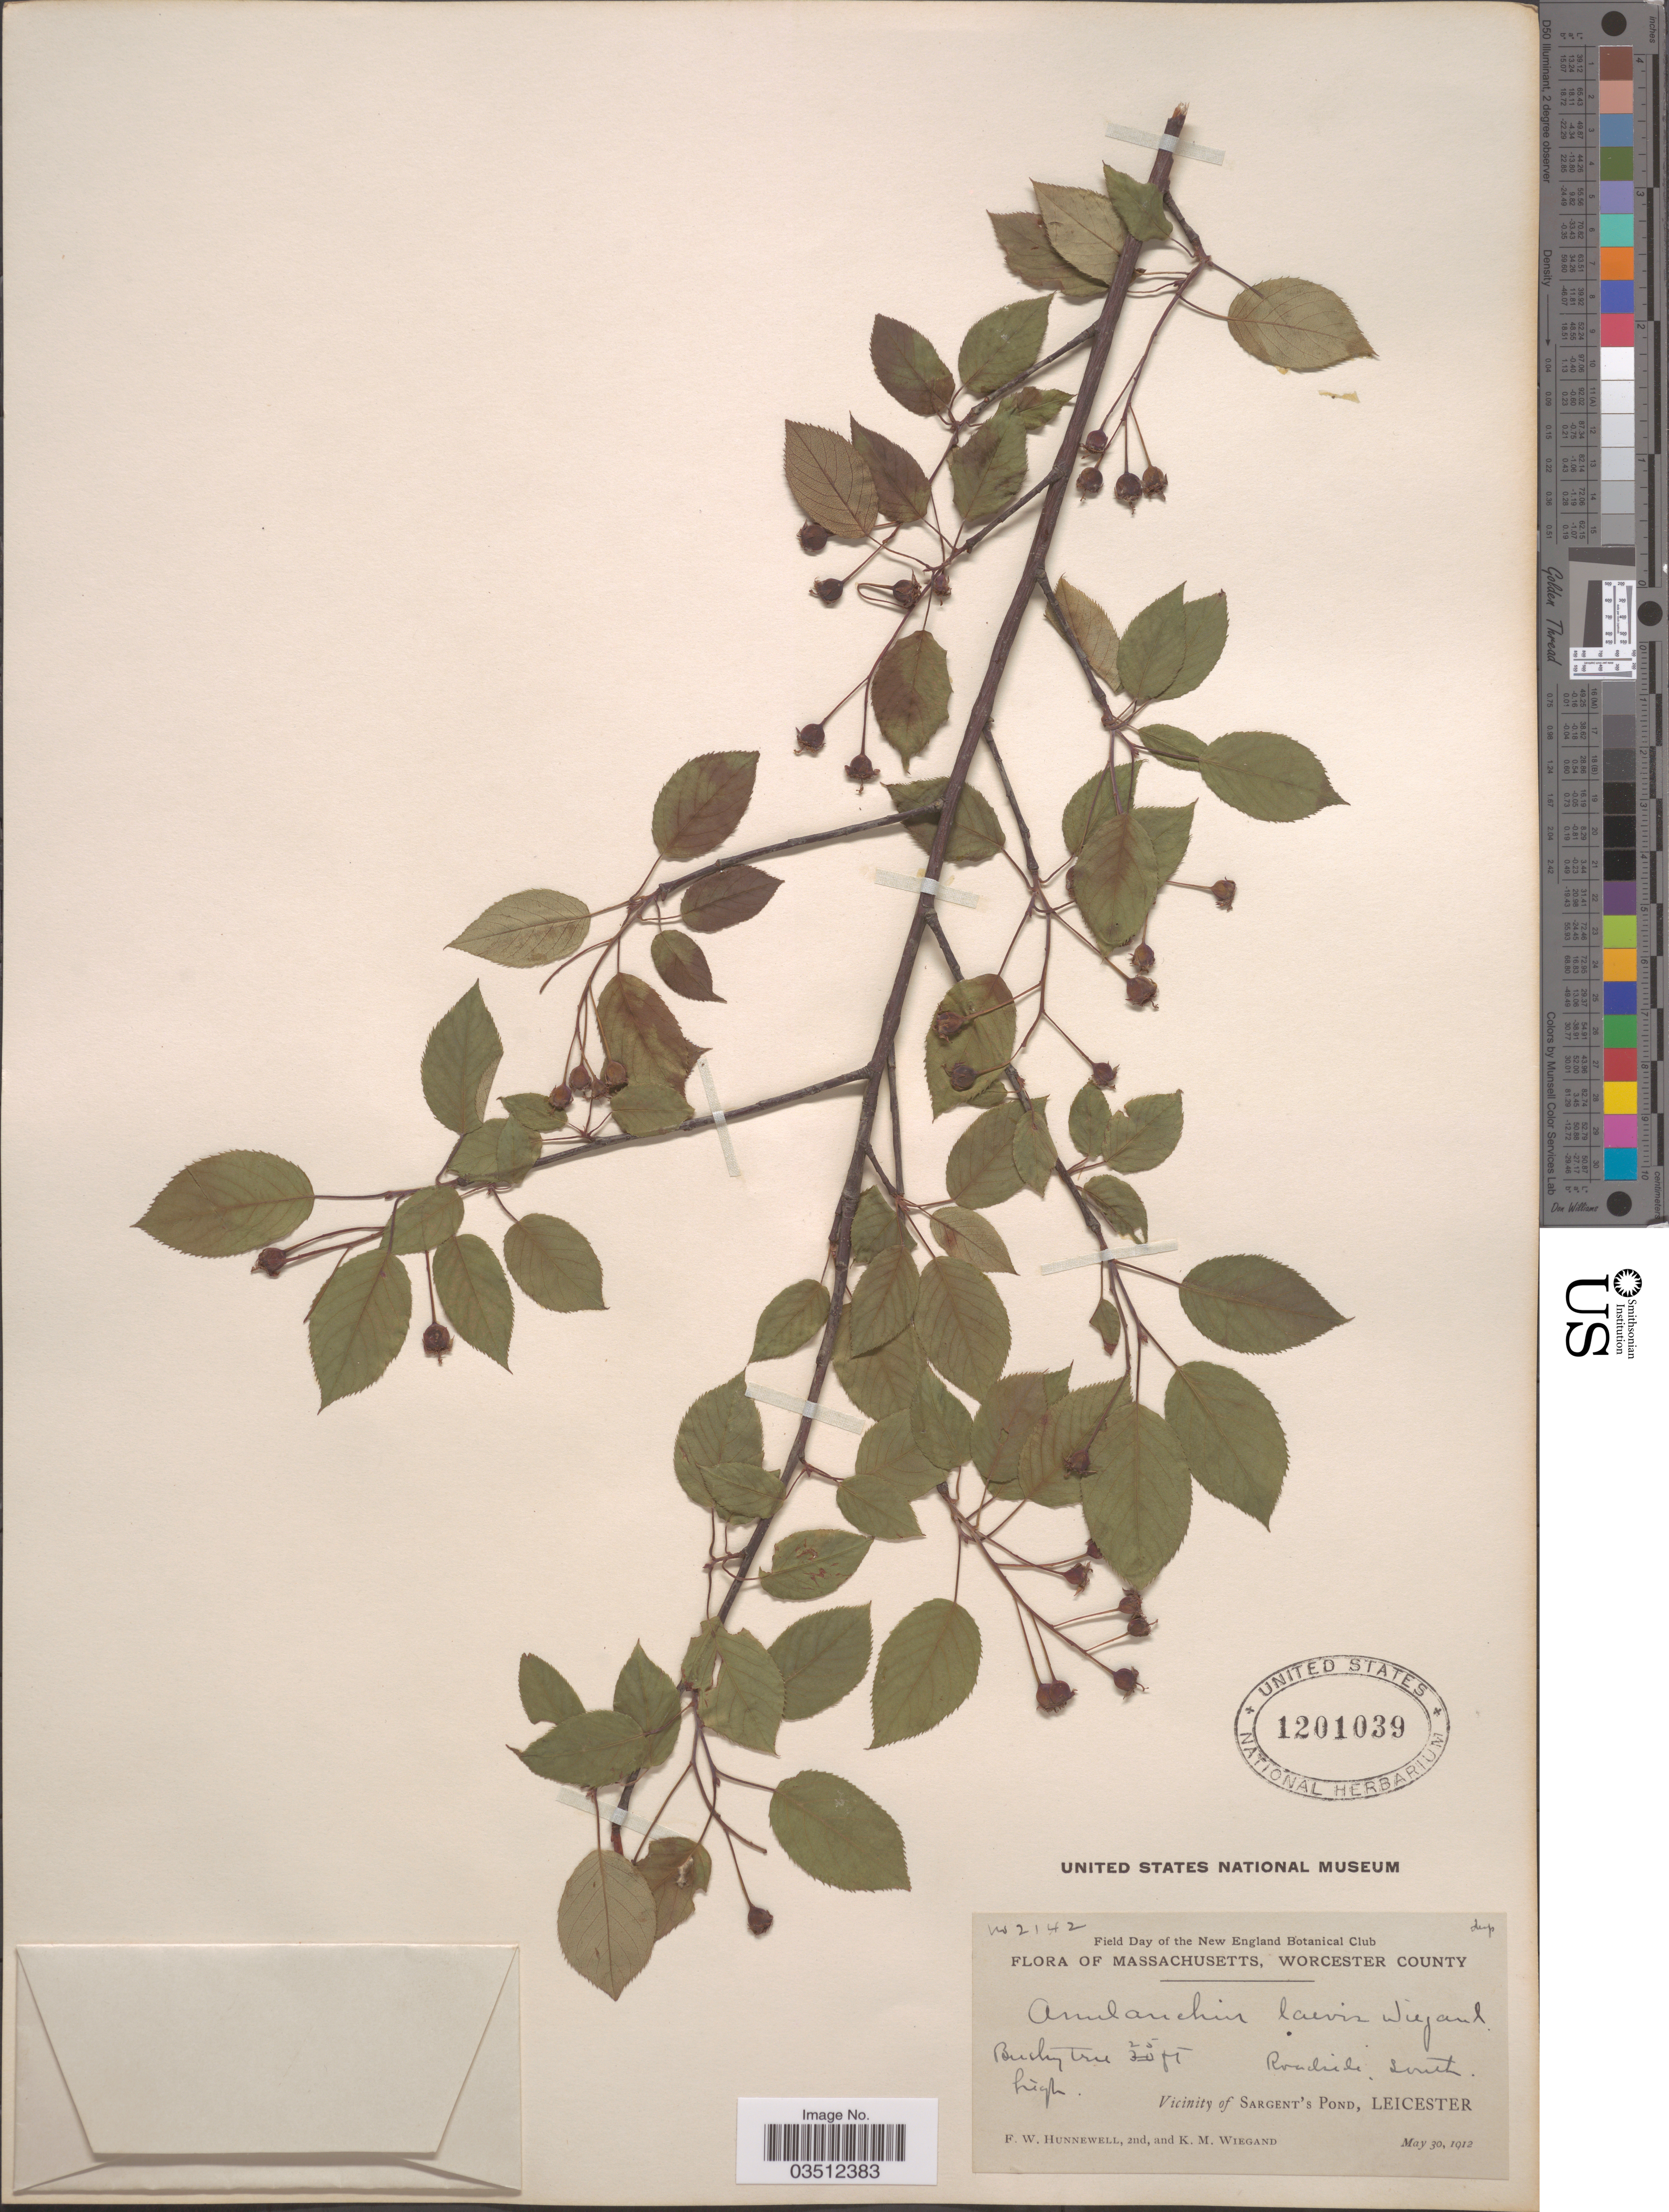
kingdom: Plantae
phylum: Tracheophyta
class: Magnoliopsida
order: Rosales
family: Rosaceae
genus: Amelanchier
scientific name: Amelanchier laevis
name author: Wiegand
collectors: F. Hunnewell & K. M. Wiegand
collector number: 2142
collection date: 1912-05-30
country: United States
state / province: Massachusetts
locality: Worcester County. Roadside South. Vicinity of Sargent's Pond, Leicester.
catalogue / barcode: US 1201039